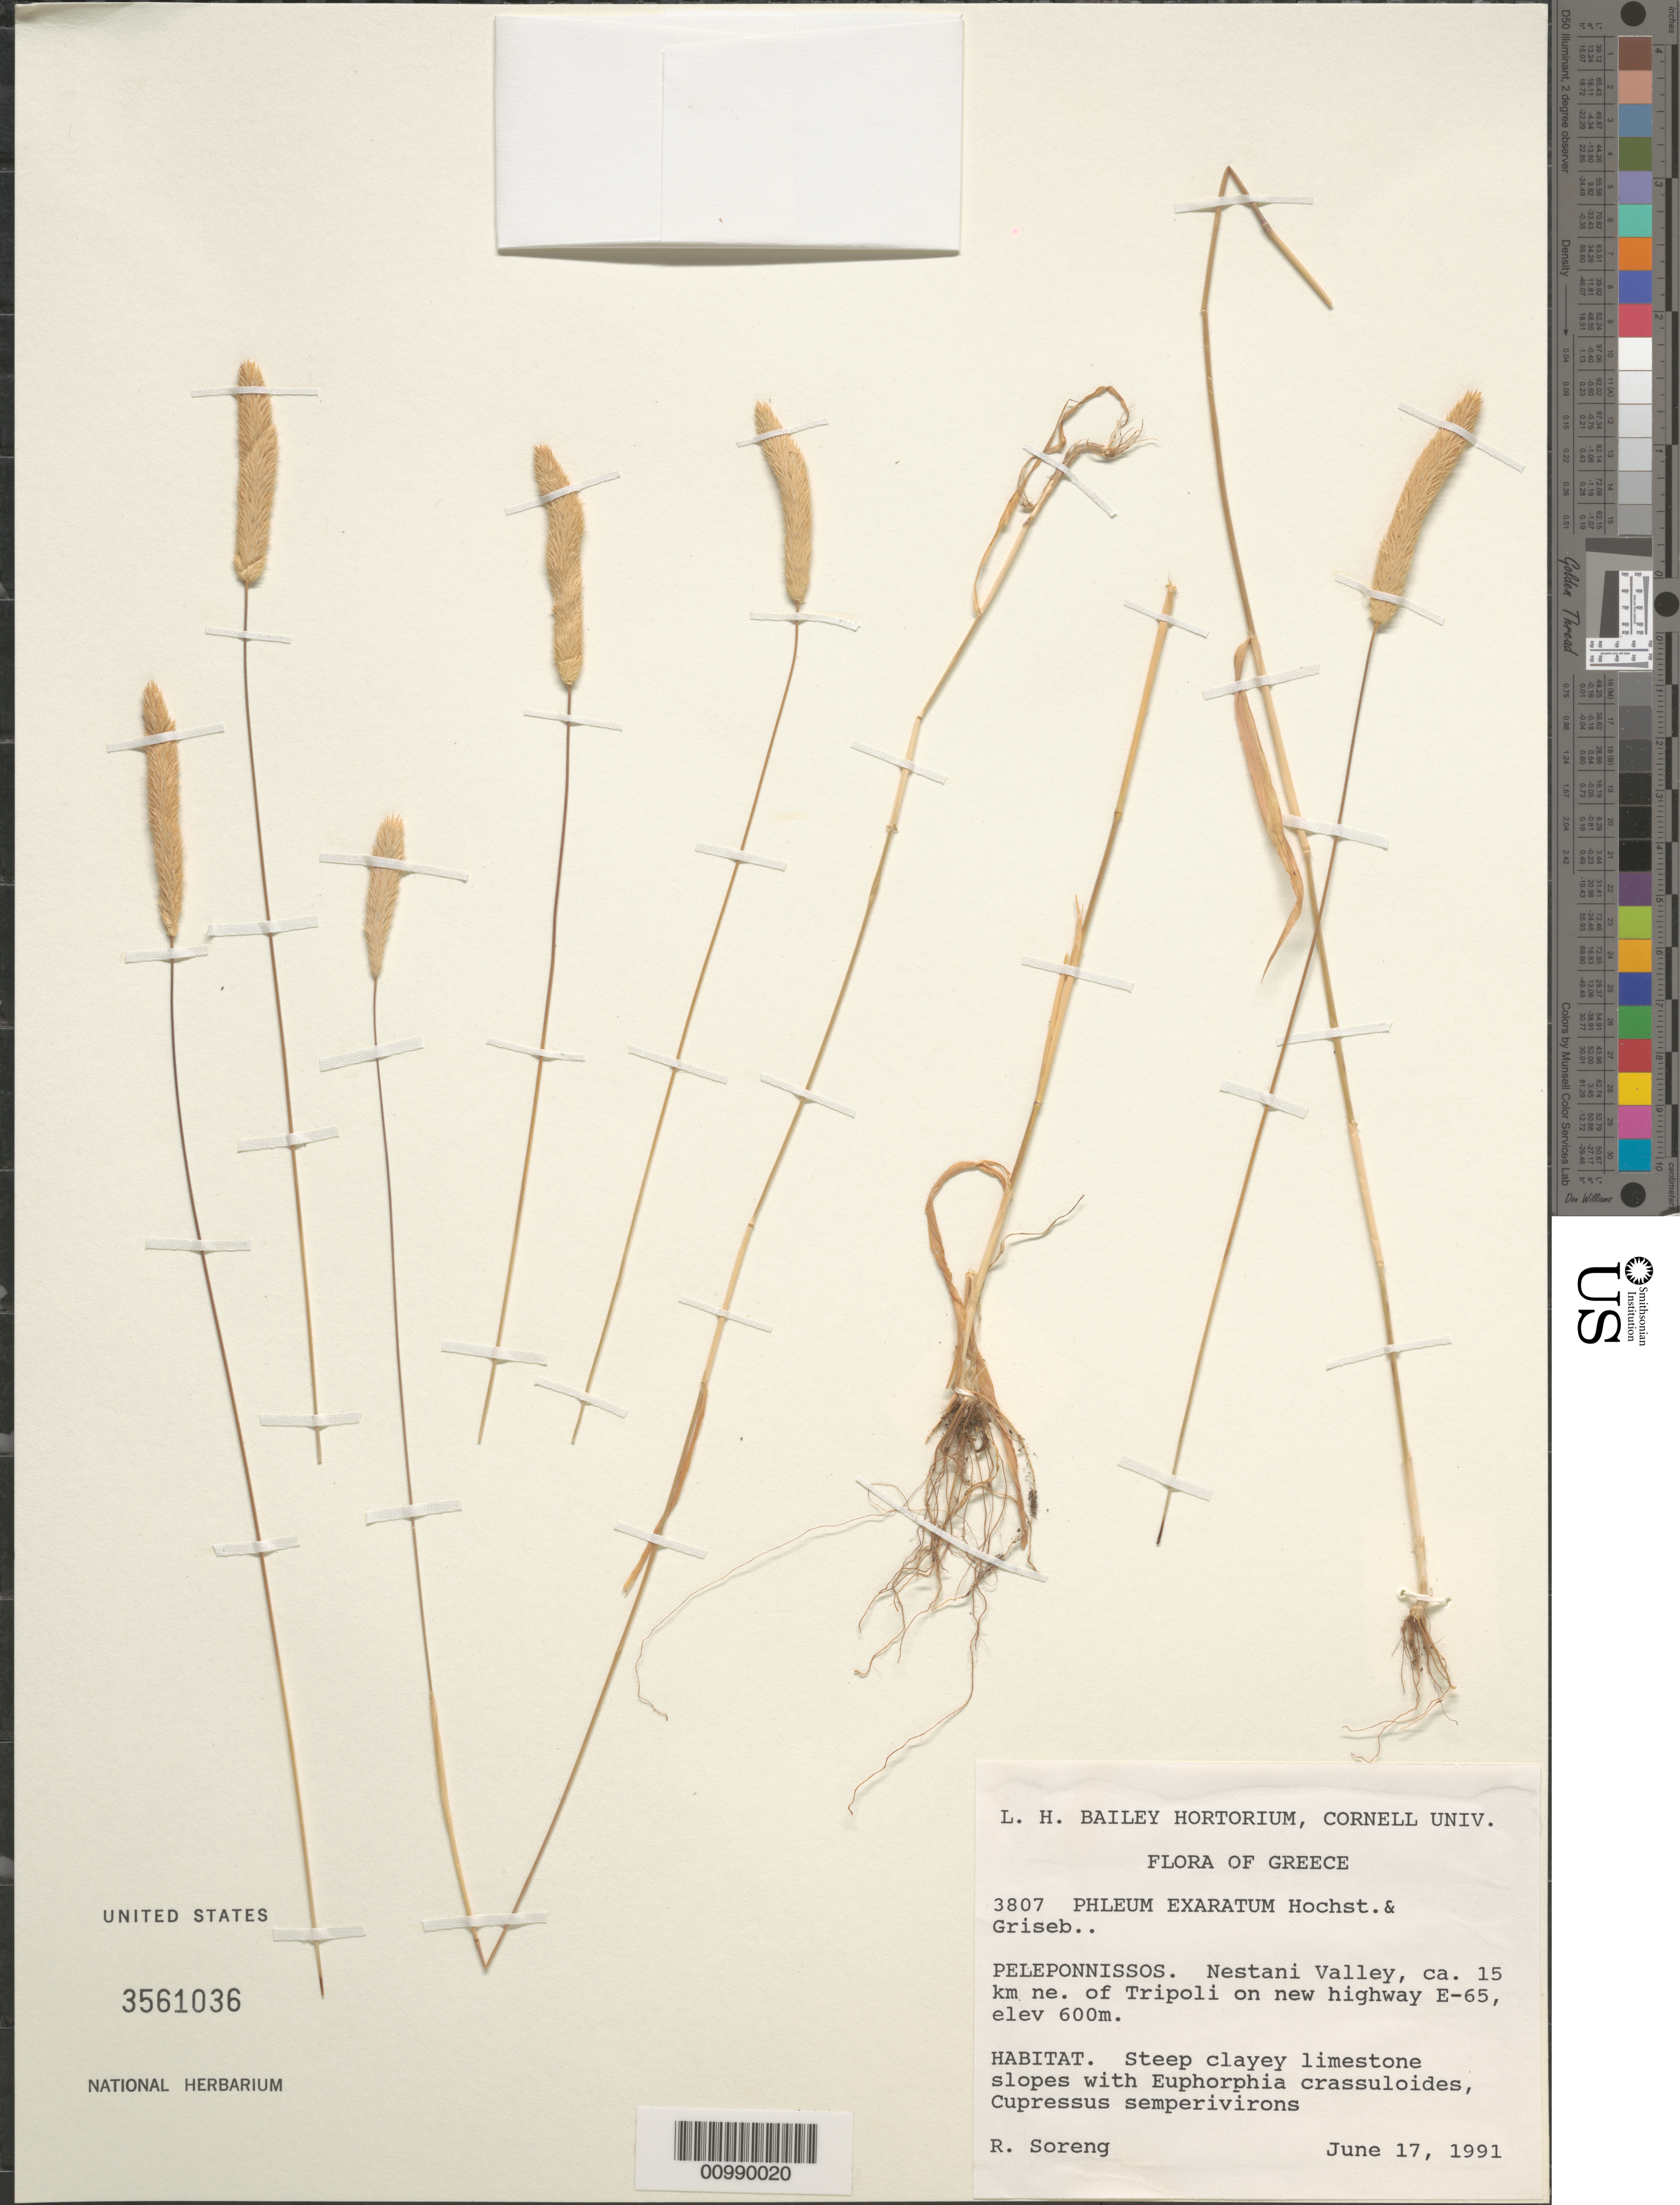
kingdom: Plantae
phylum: Tracheophyta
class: Liliopsida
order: Poales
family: Poaceae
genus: Phleum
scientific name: Phleum exaratum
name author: Hochst. ex Griseb.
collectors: R. J. Soreng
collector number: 3807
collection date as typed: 17 Jun 1991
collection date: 1991-06-17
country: Greece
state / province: Peloponnese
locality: Nestani Valley, ca. 15 km NE of Tripoli on new highway E-65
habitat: Steep clayey limestone slopes with Euphorphia crassuloides, Cupressus semperivirons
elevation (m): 600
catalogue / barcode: US 3561036